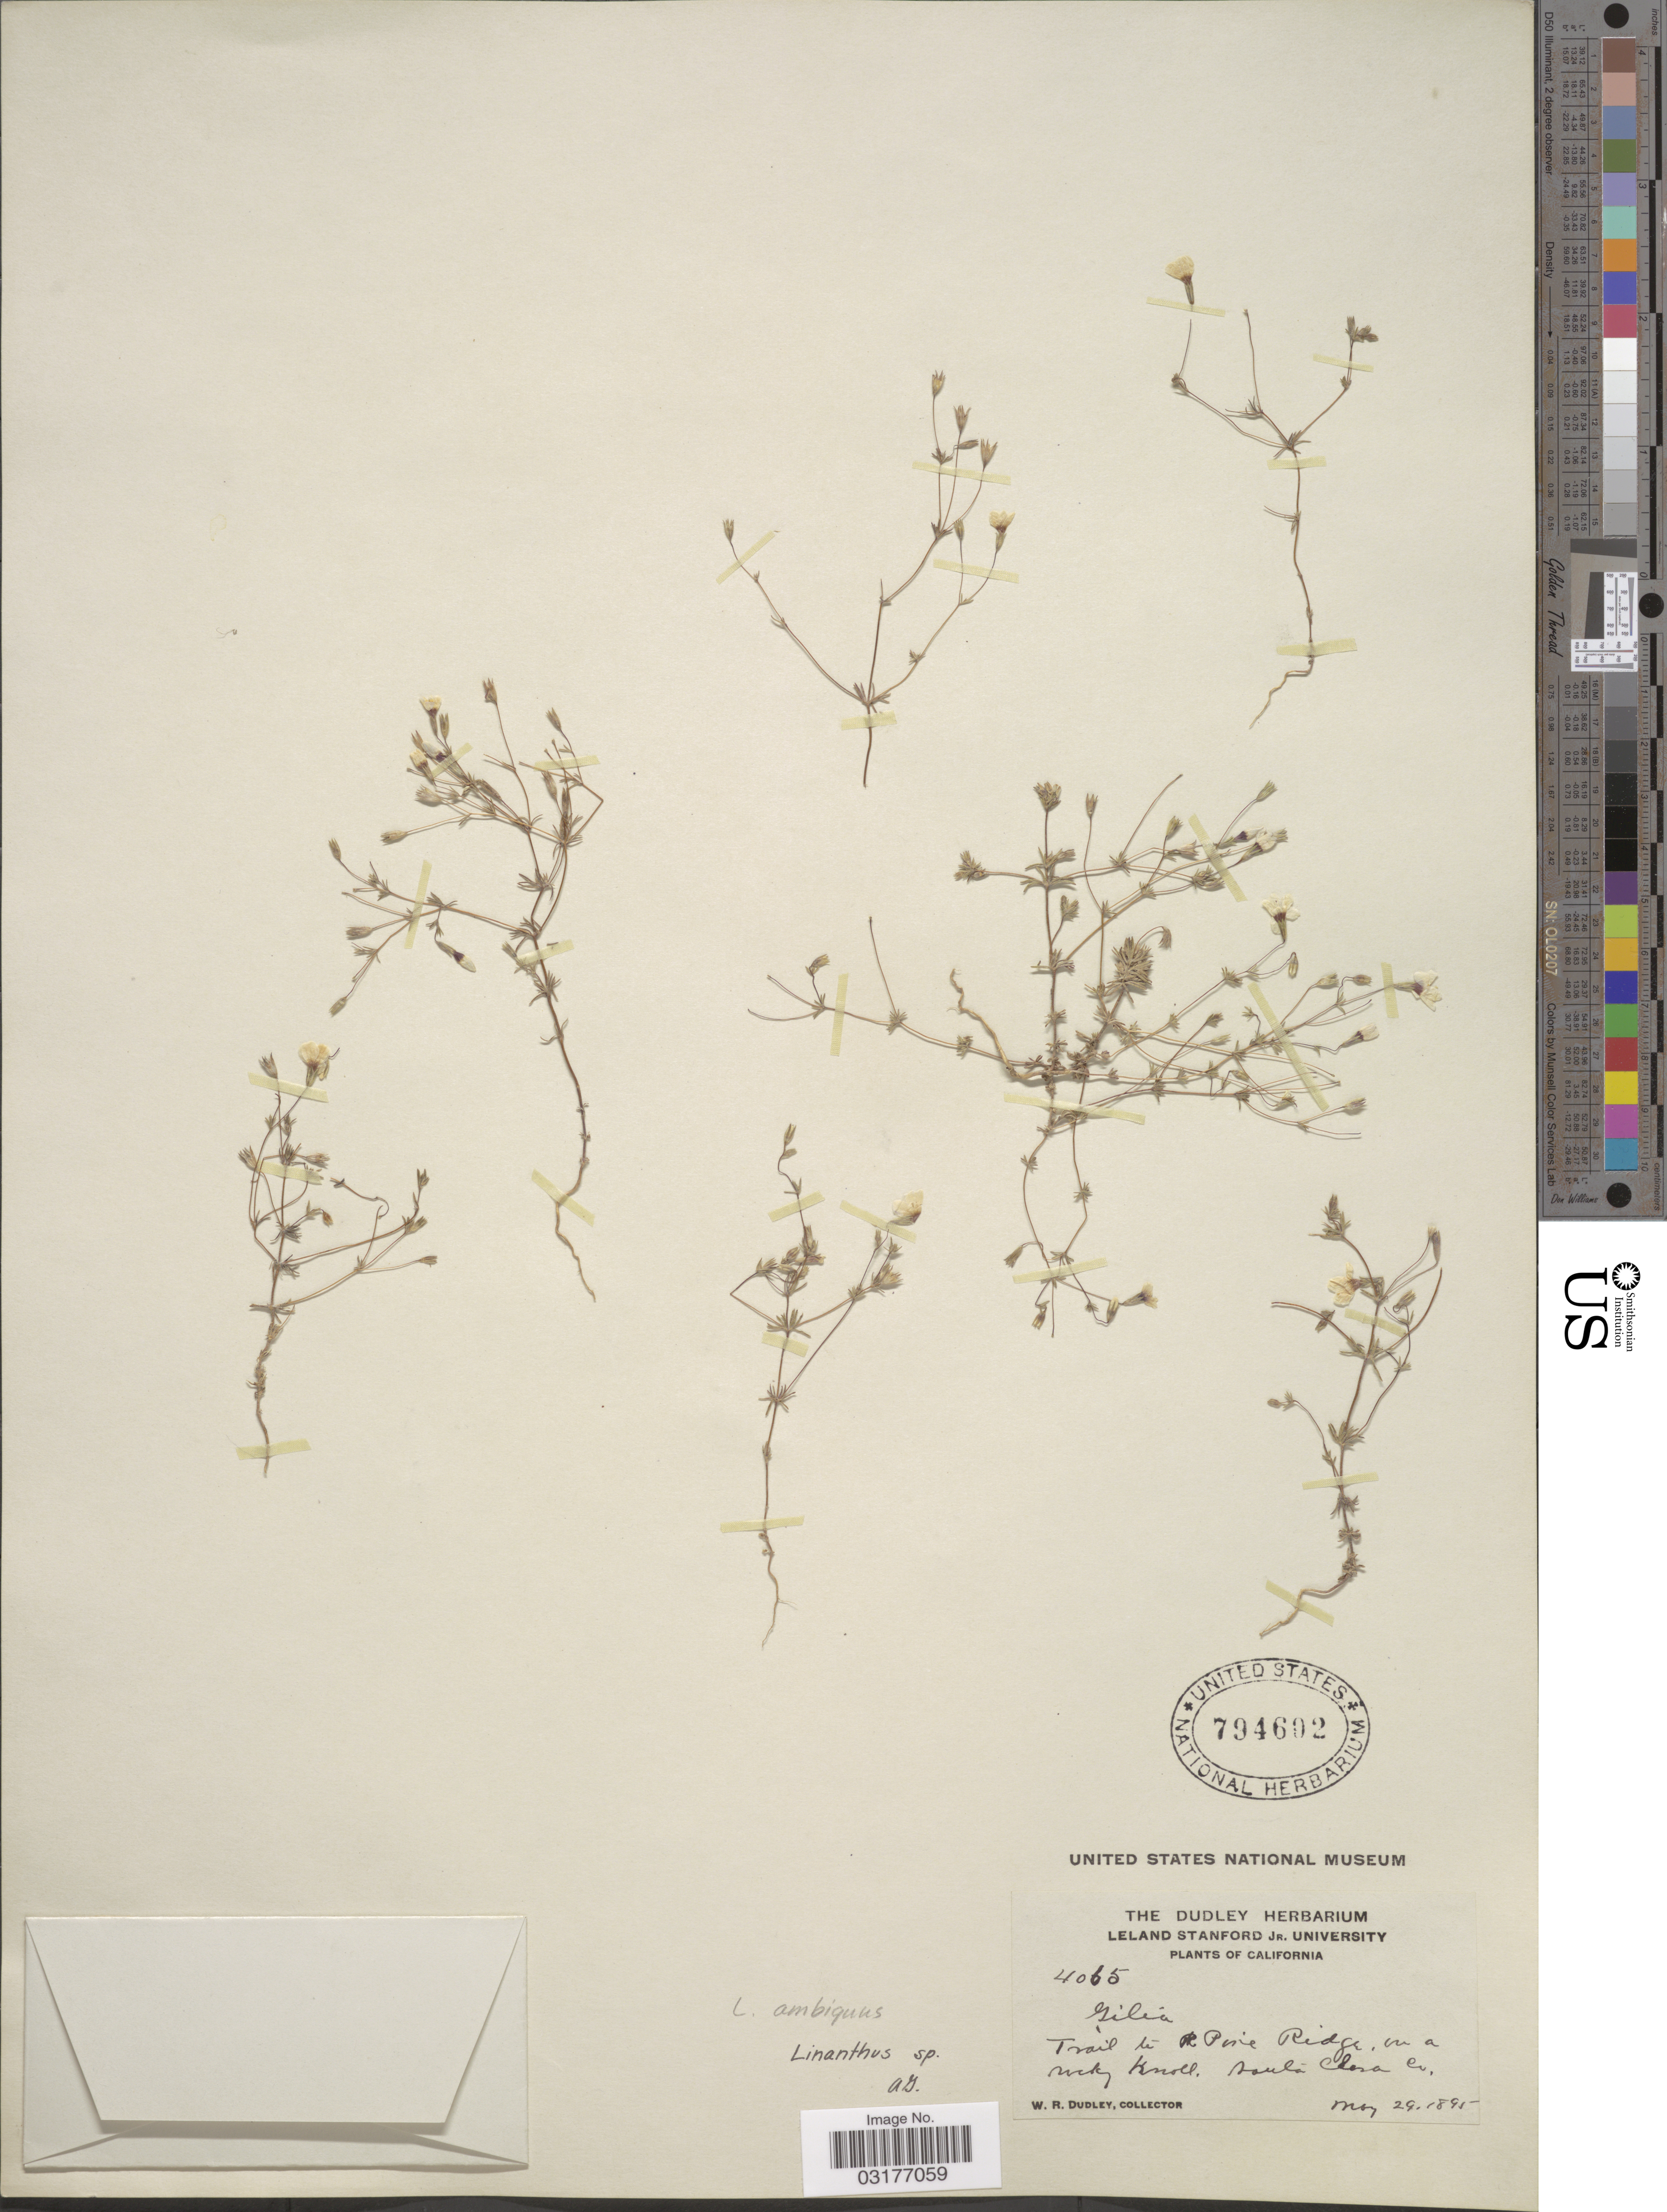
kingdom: Plantae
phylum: Tracheophyta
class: Magnoliopsida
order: Ericales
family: Polemoniaceae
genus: Leptosiphon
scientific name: Leptosiphon ambiguus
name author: (Rattan) J.M. Porter & L.A. Johnson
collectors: W. Dudley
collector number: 4065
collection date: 1895-05-29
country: United States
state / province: California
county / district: Santa Clara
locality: Trail to Pine Ridge, in a rocky Knoll. Santa Clara Co.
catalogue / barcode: US 794602